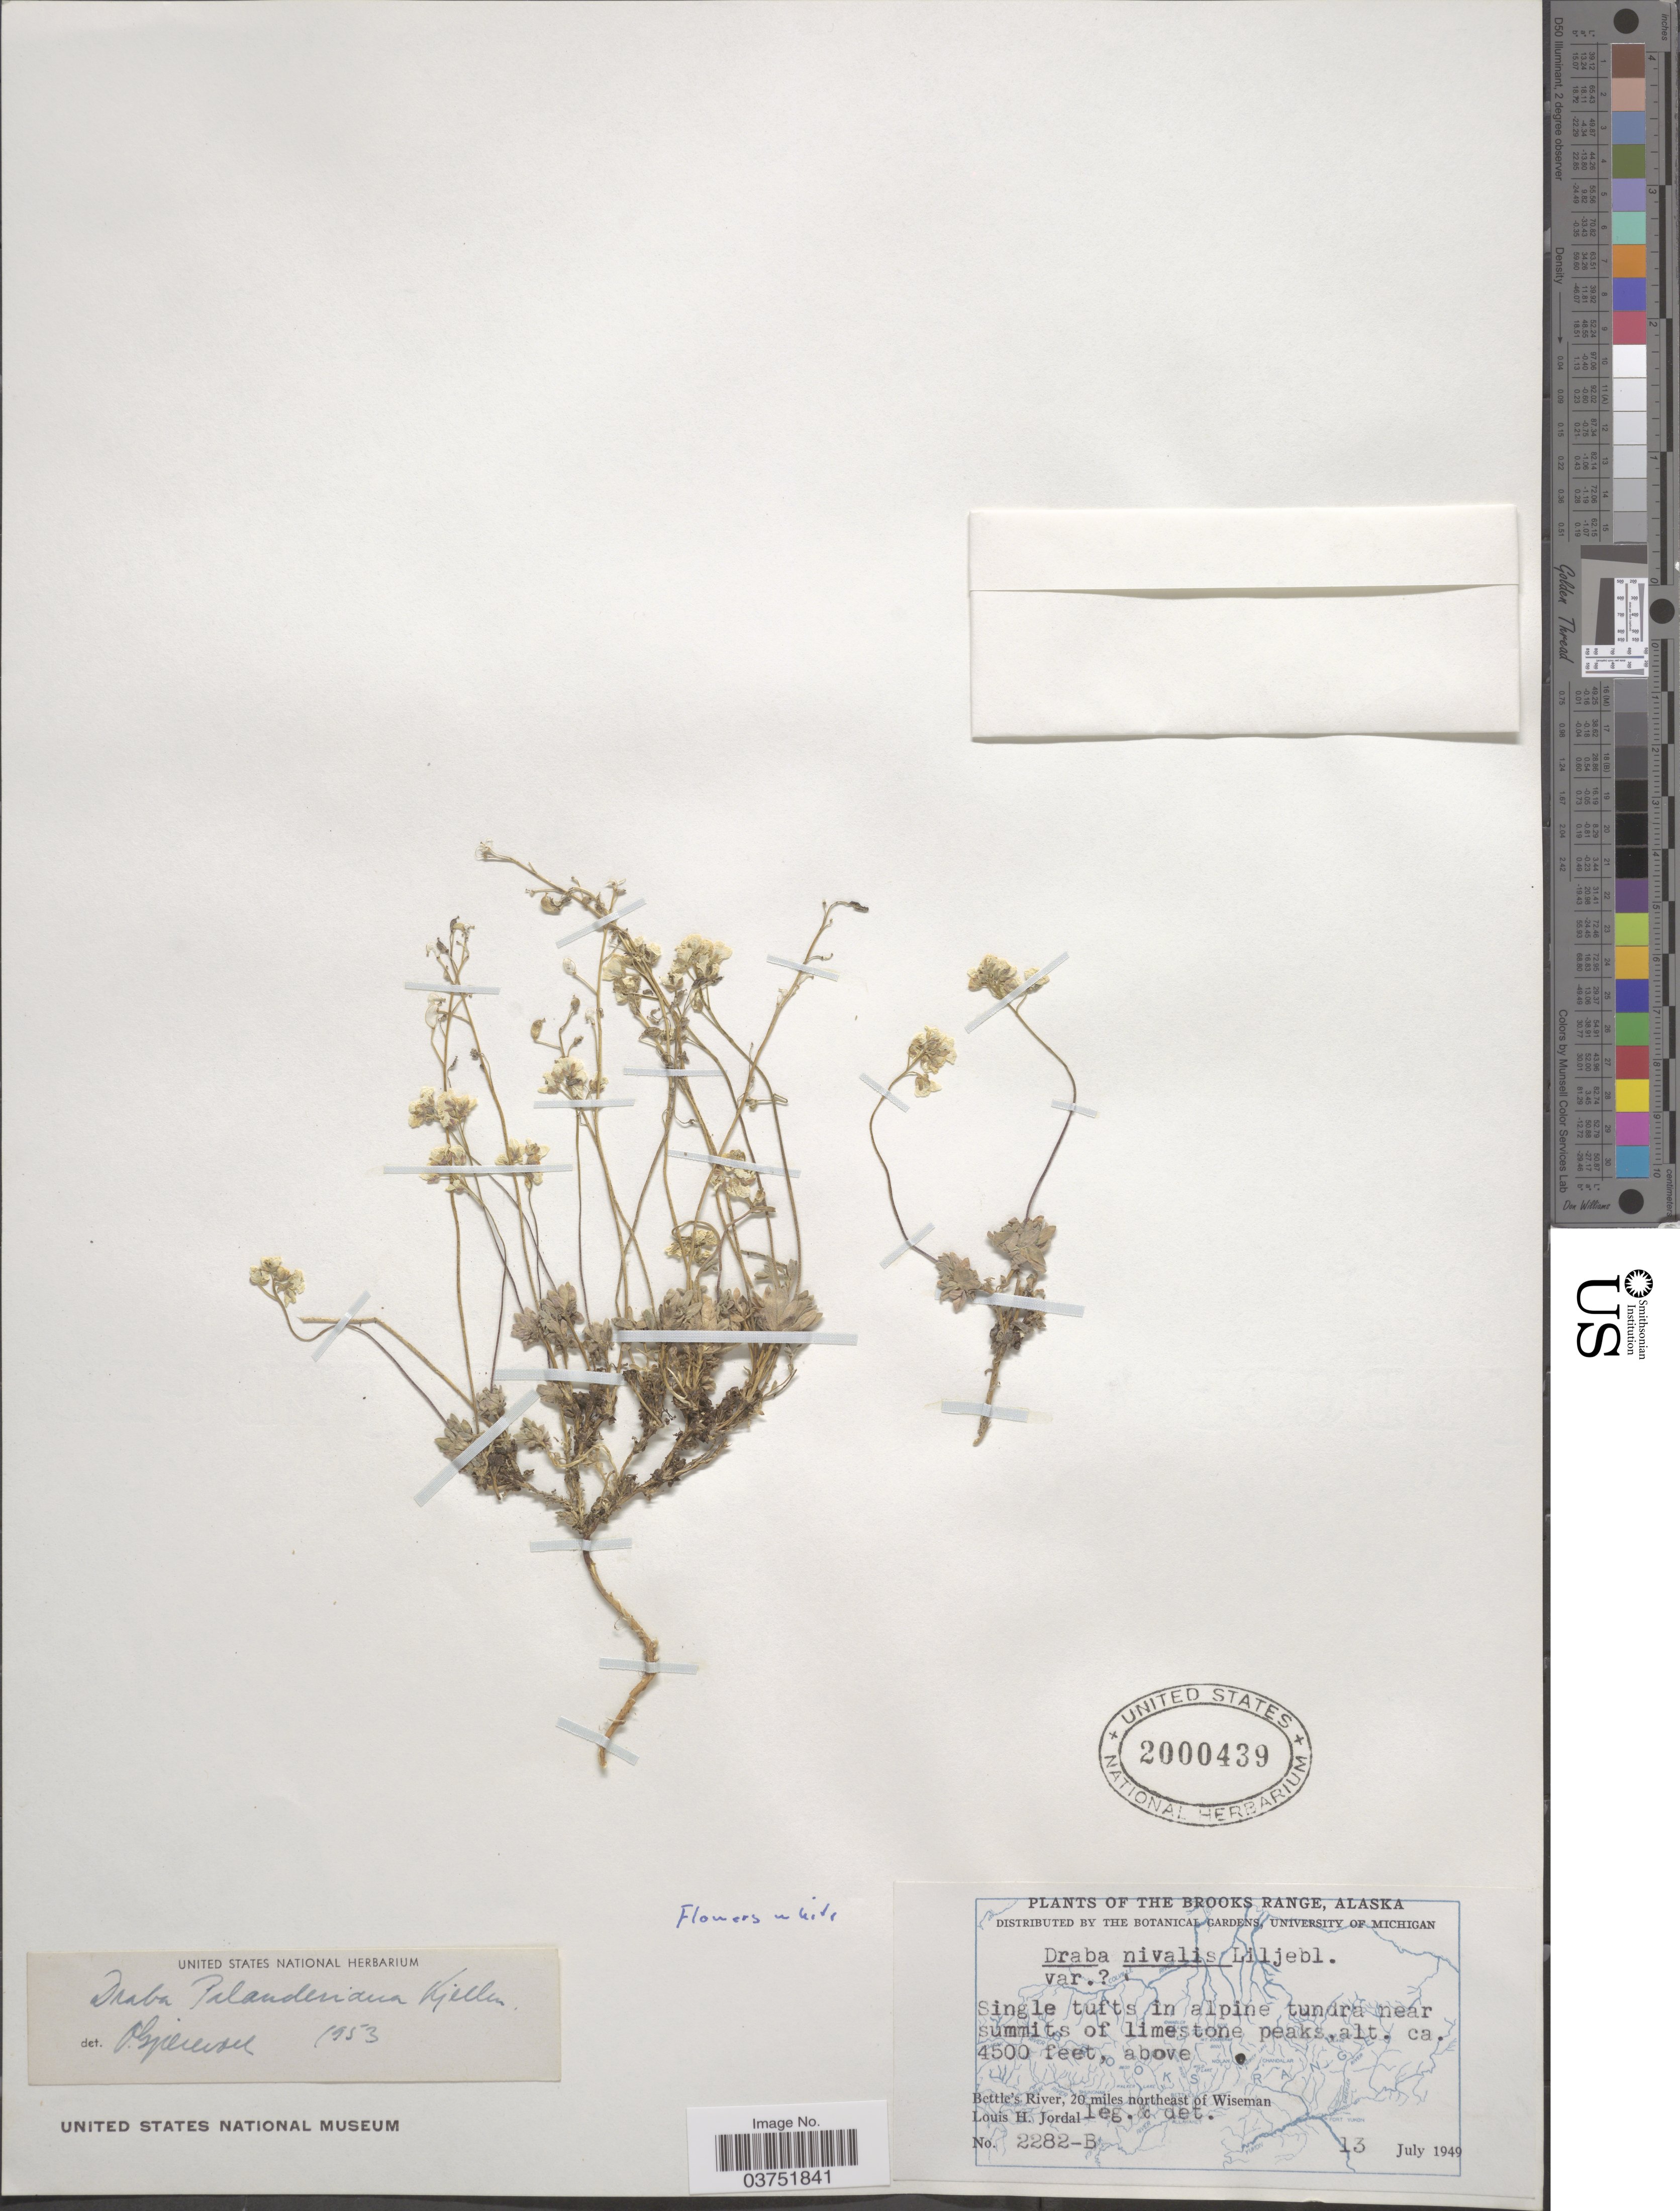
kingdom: Plantae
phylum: Tracheophyta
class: Magnoliopsida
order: Brassicales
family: Brassicaceae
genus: Draba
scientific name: Draba nivalis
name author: Lilj.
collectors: L. Jordal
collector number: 2282-B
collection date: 1949-07-13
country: United States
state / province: Alaska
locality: The Brooks Range. Single tufts in alpine tundra near summits of limestone peaks above Bettle River, 20 miles northeast of Wiseman.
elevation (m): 1372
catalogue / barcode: US 2000439